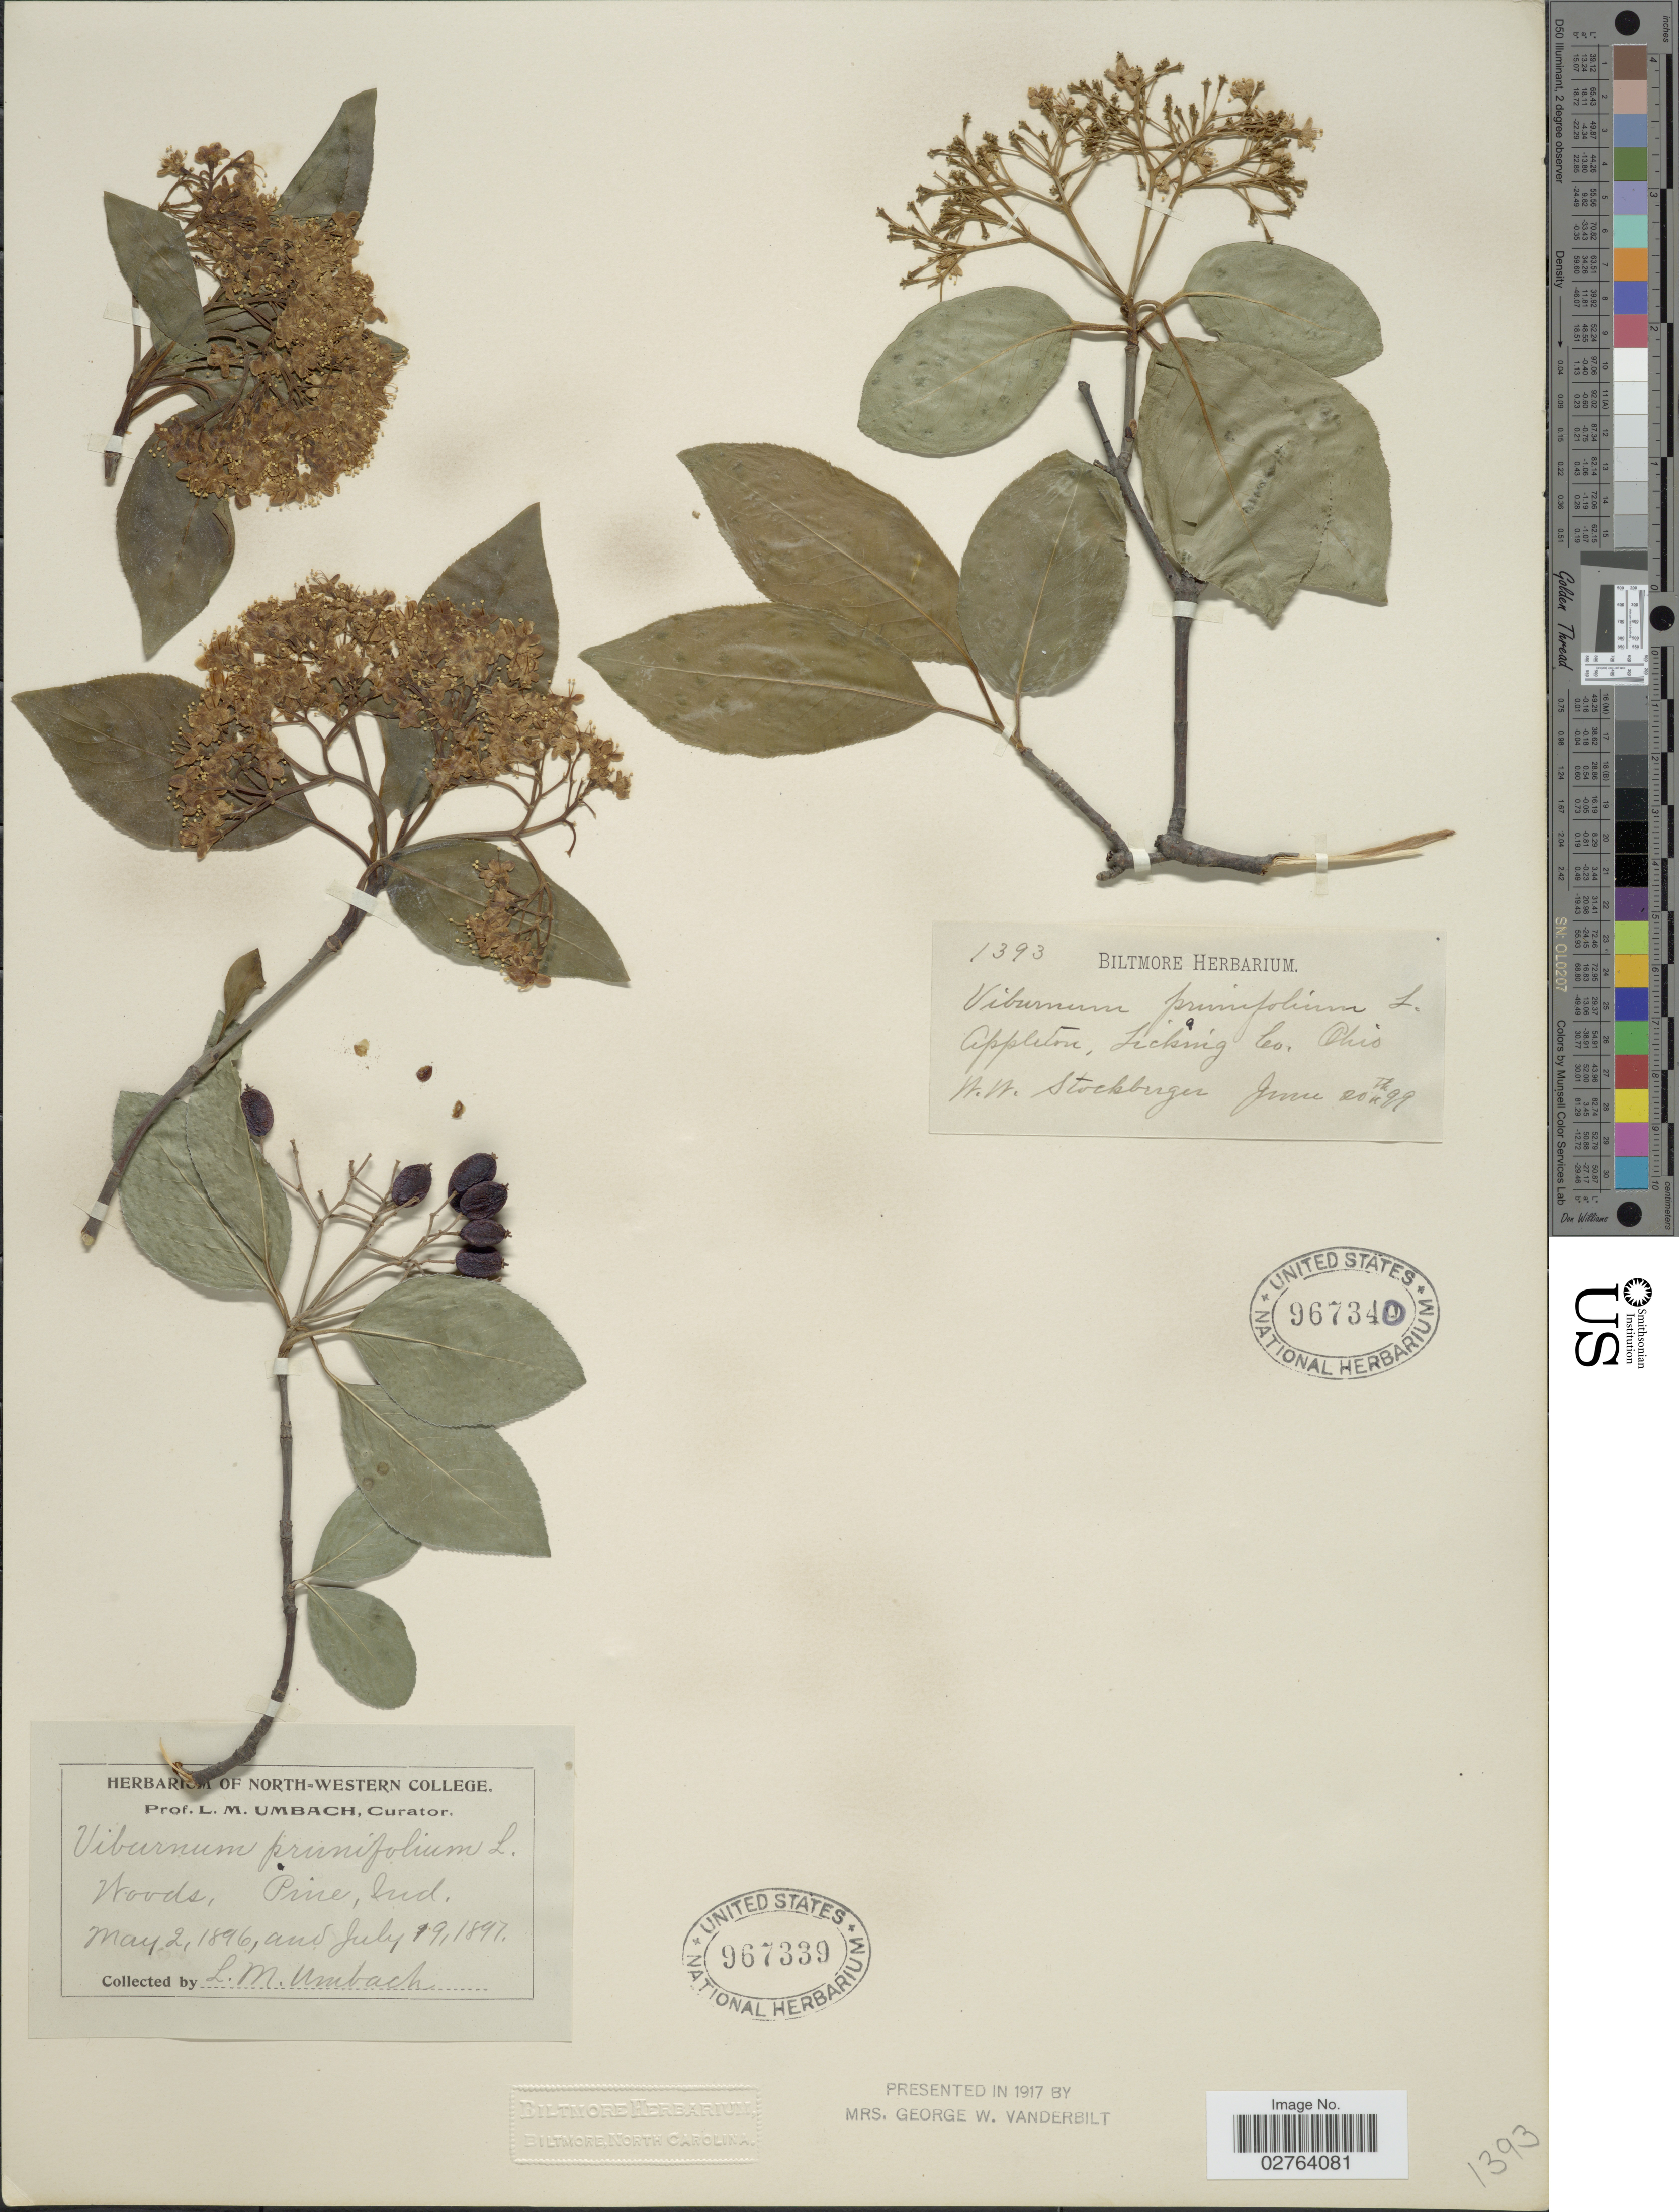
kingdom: Plantae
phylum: Tracheophyta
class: Magnoliopsida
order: Dipsacales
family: Viburnaceae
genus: Viburnum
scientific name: Viburnum prunifolium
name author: L.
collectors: W. Stockberger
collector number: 1393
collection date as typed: Transcribed d/m/y: 20/6/99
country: United States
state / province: Ohio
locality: Appleton, Licking Co.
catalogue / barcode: US 967340-2